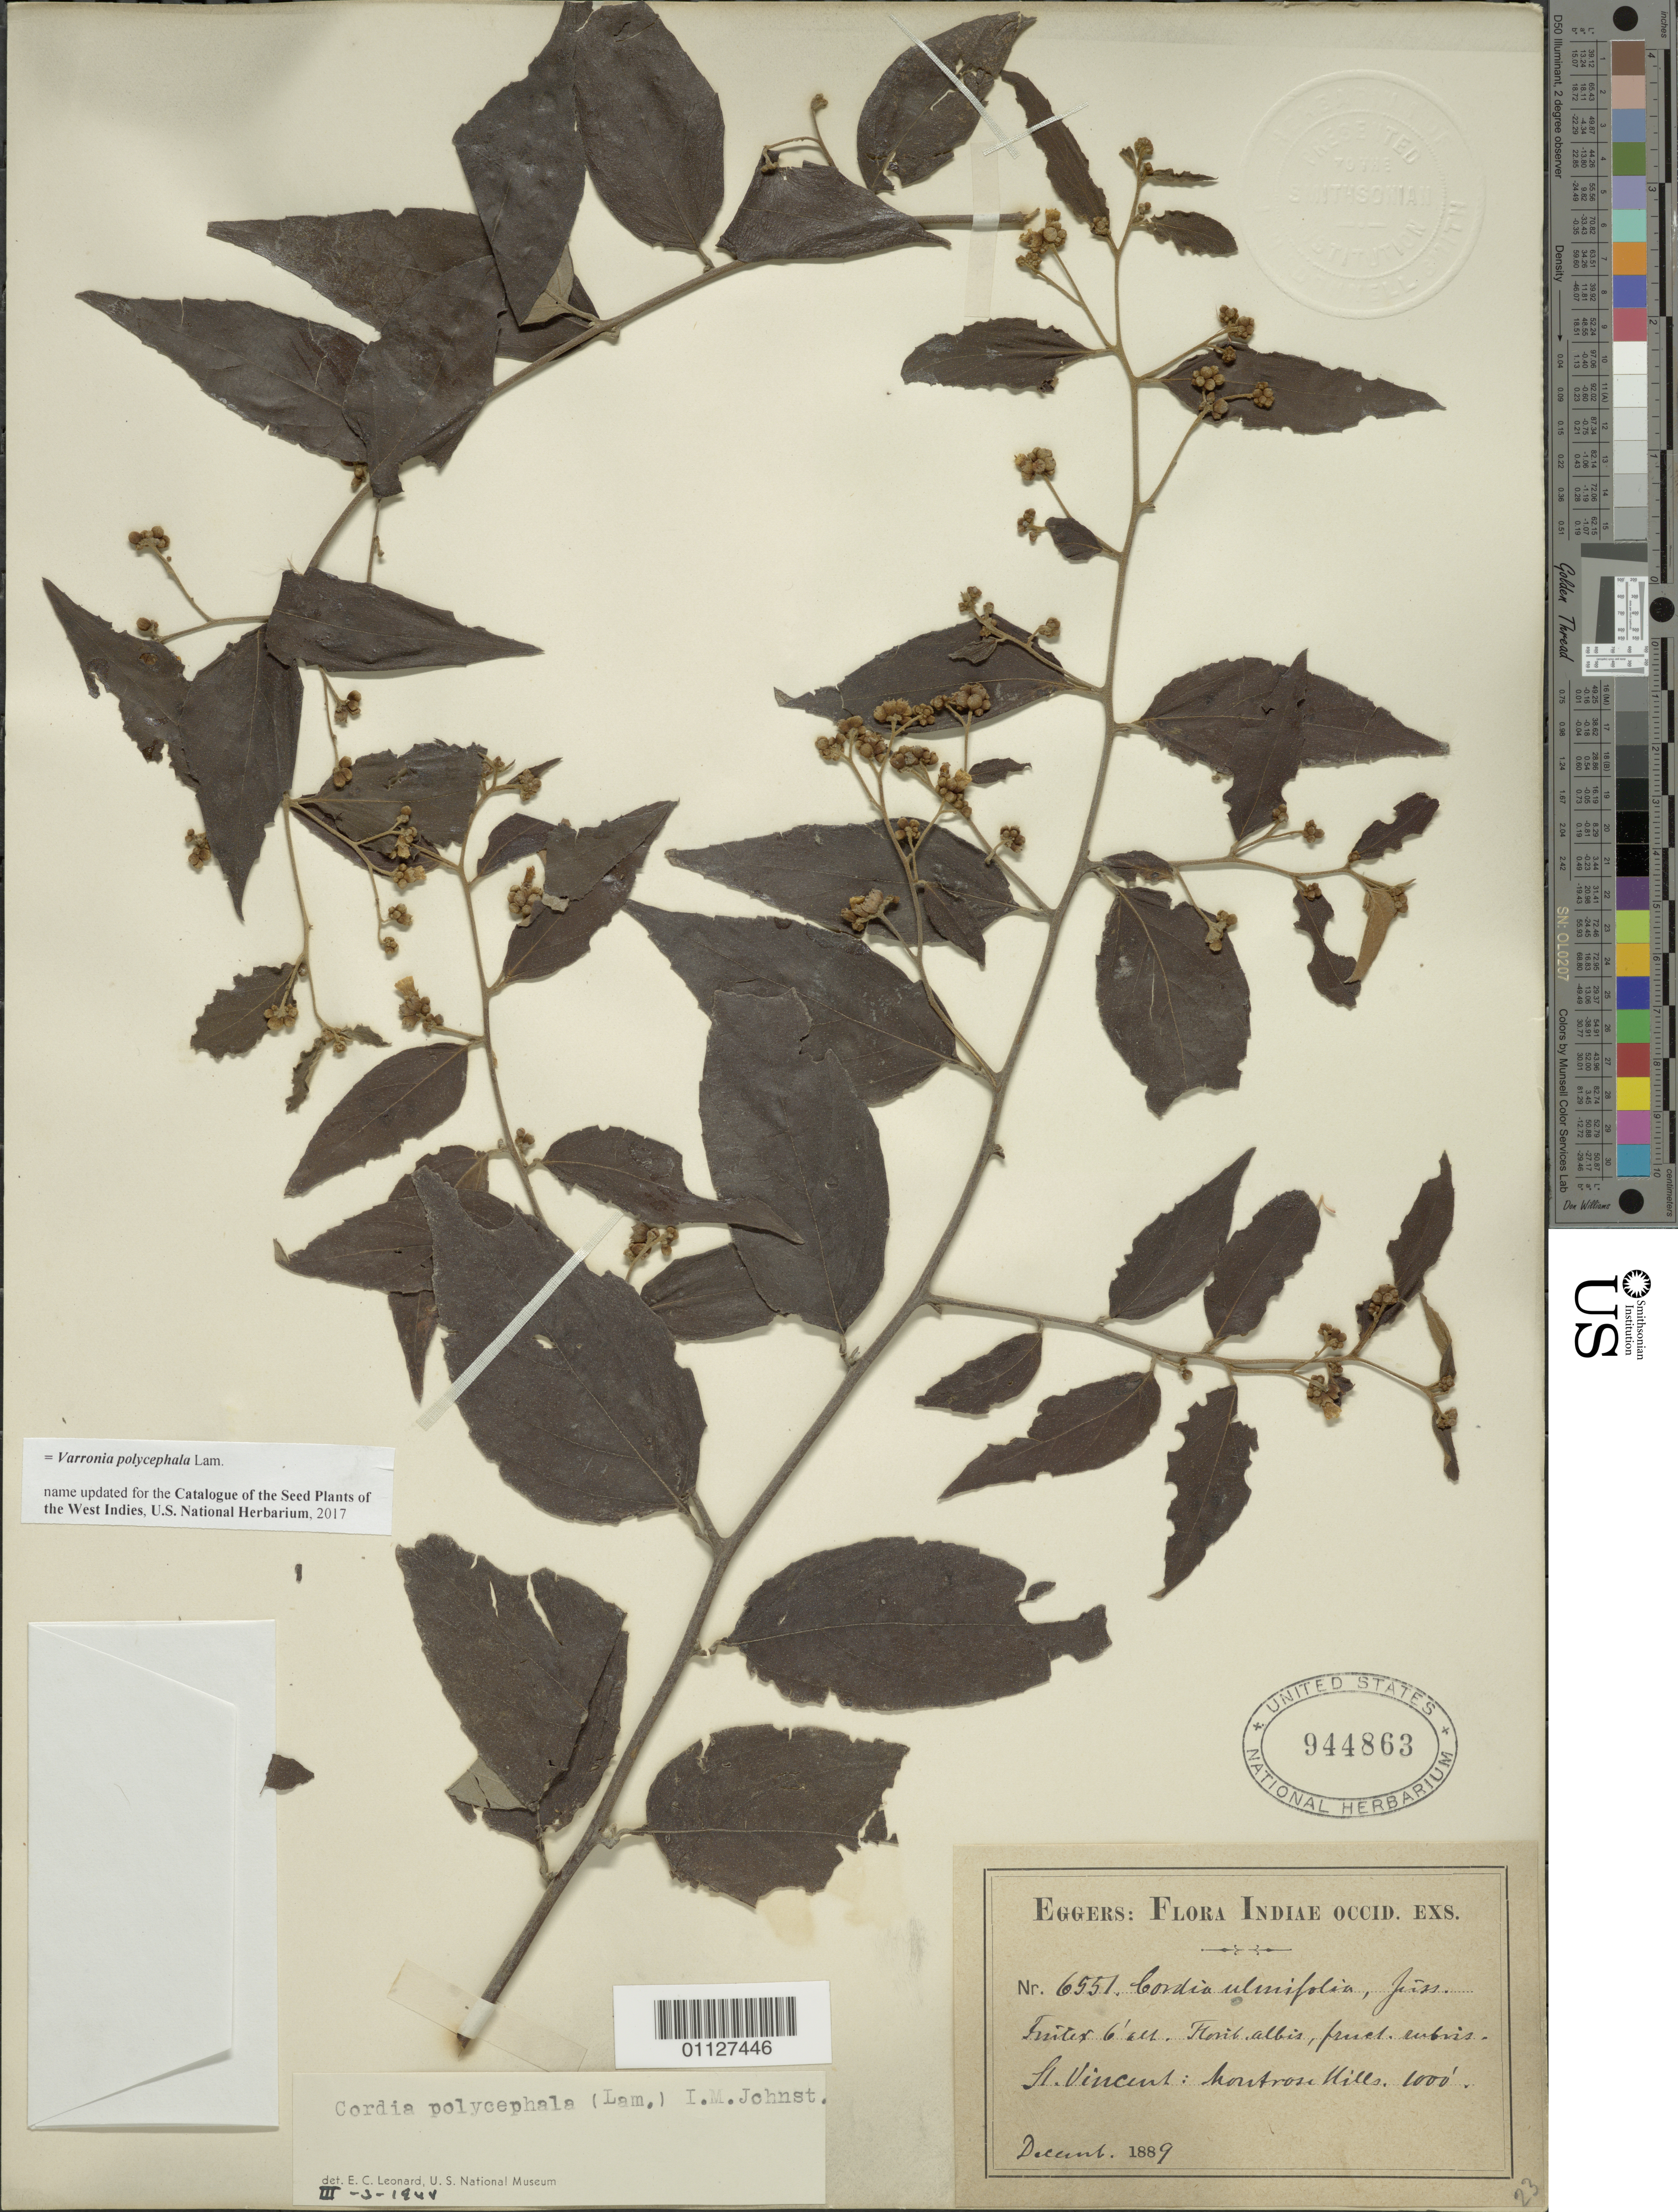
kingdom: Plantae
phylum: Tracheophyta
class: Magnoliopsida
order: Boraginales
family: Cordiaceae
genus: Varronia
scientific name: Varronia polycephala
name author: Lam.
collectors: H. F. A. von Eggers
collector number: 6551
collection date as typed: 01 Dec 1889 to 31 Dec 1889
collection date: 1889-12-01/1889-12-31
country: St. Vincent - Grenadines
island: St. Vincent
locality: Montrose Hills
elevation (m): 305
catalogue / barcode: US 944863